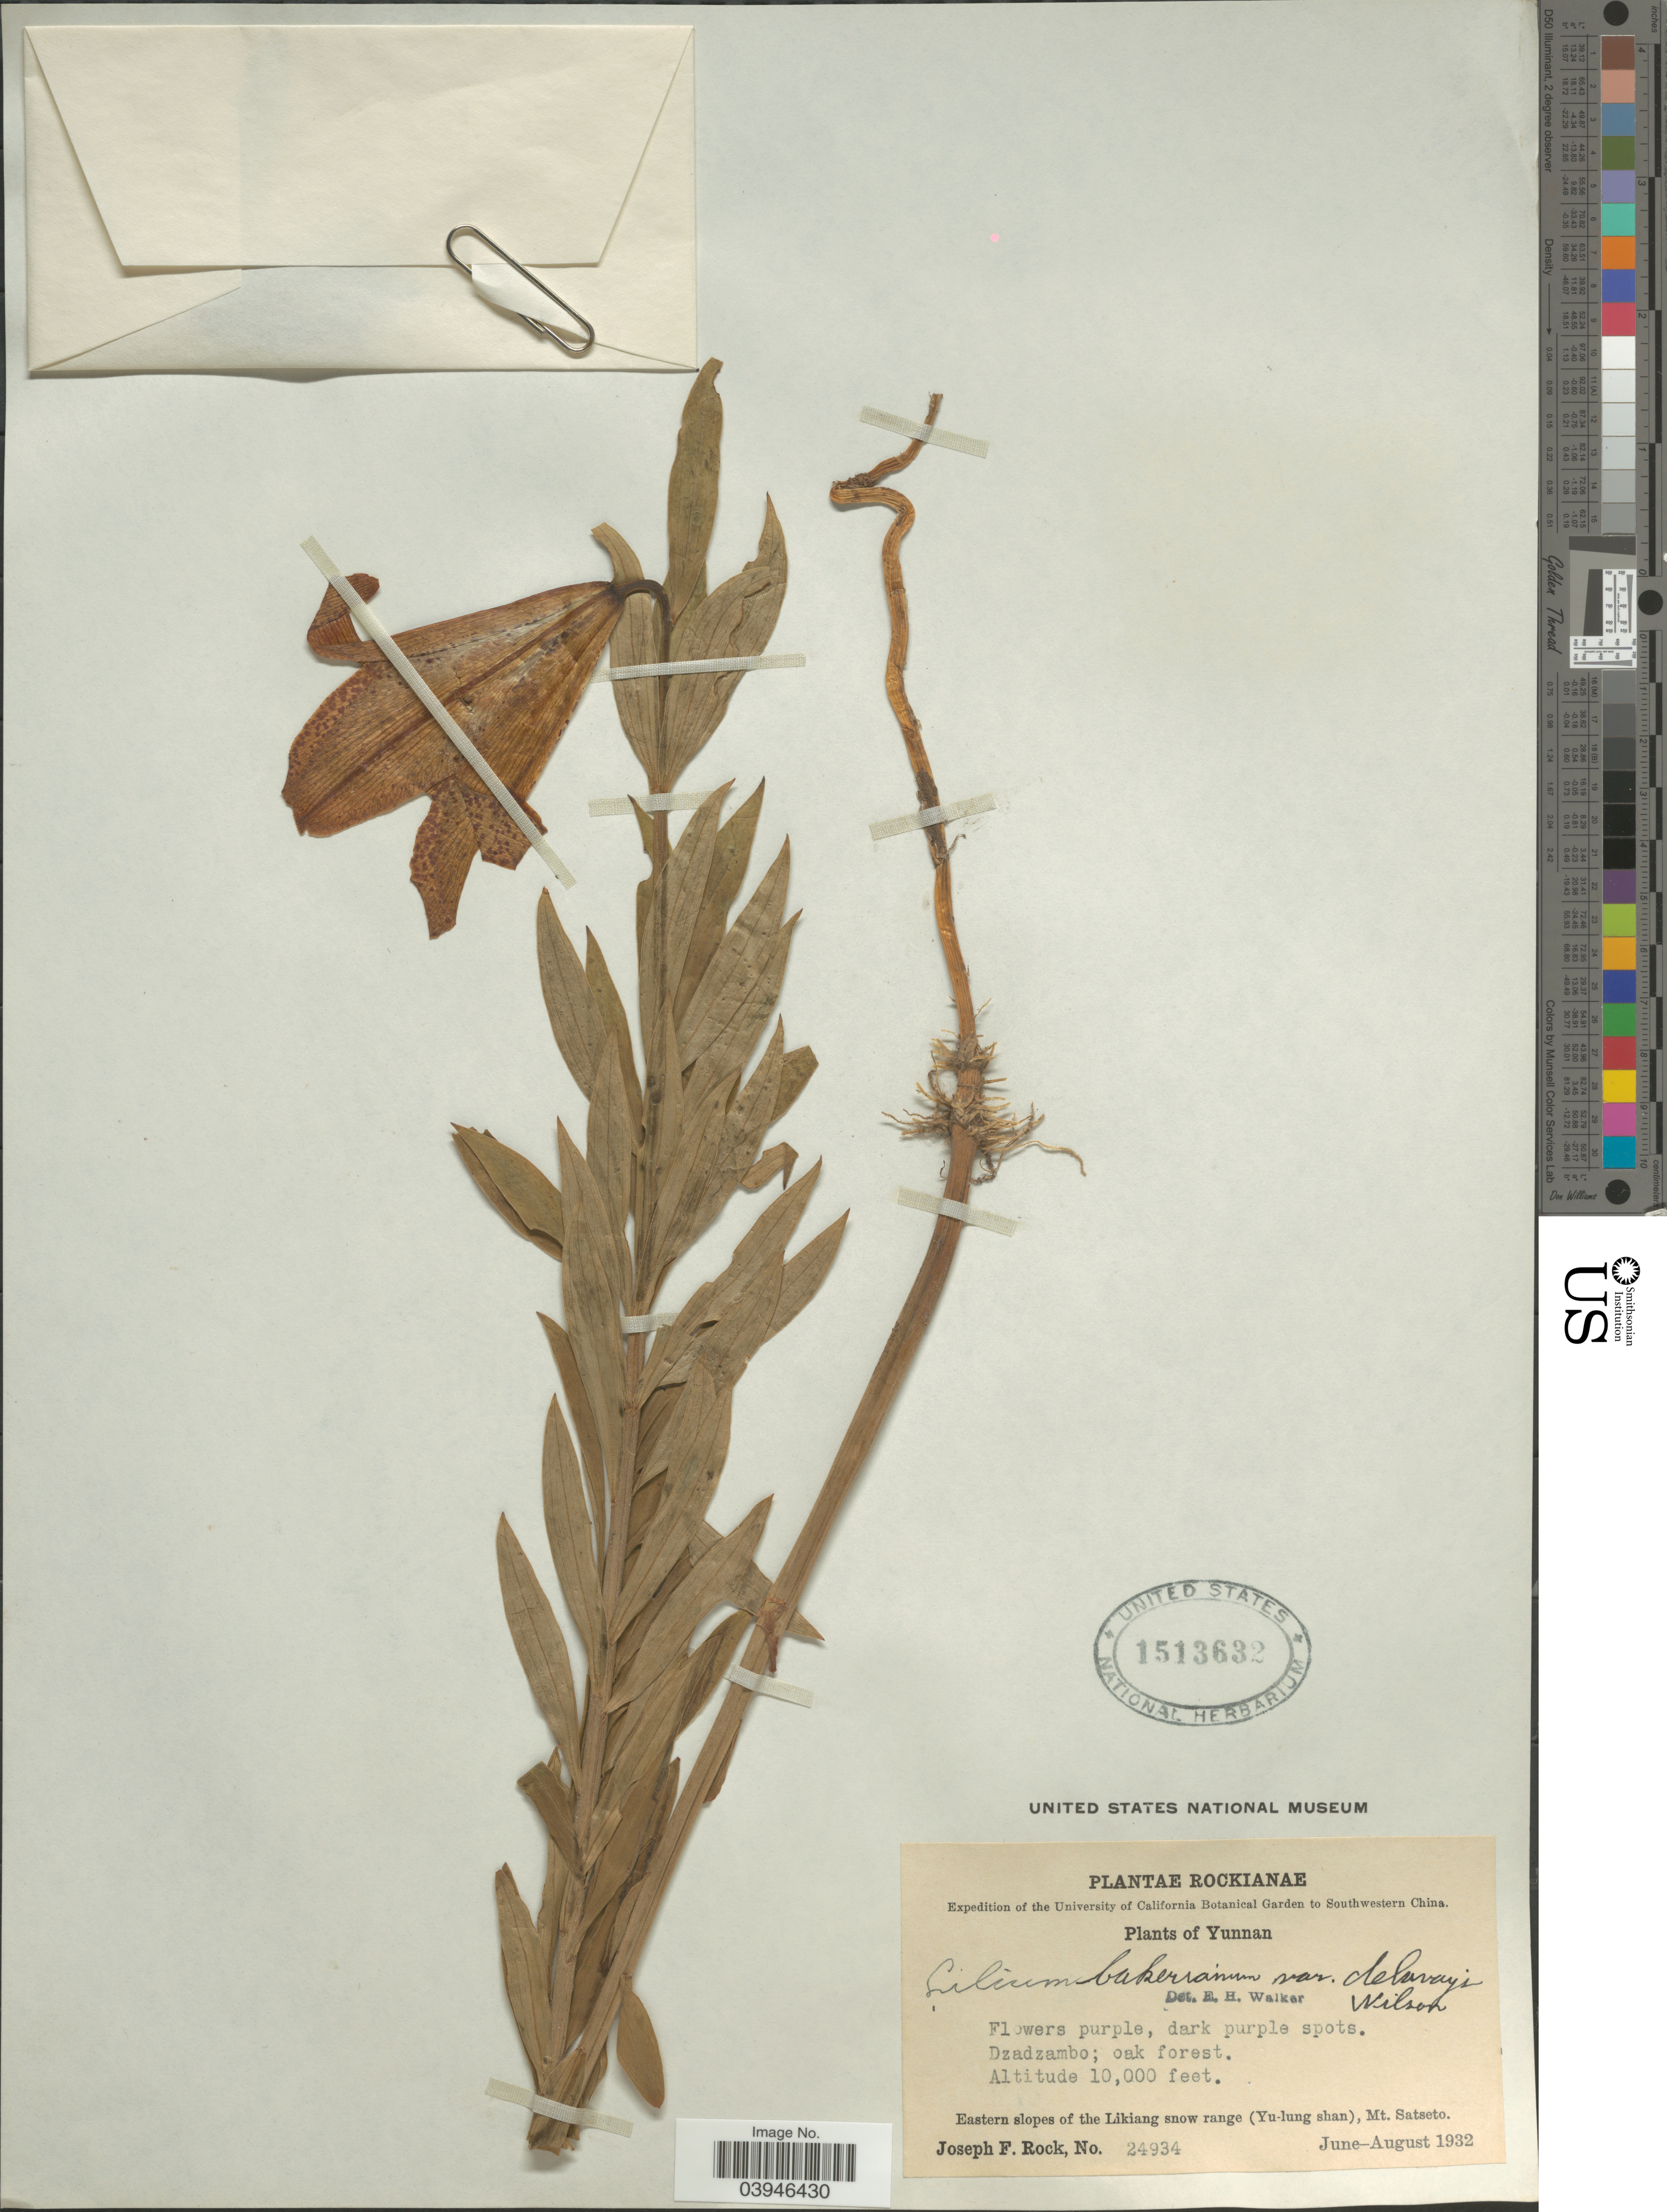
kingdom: Plantae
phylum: Tracheophyta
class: Liliopsida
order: Liliales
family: Liliaceae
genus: Lilium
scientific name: Lilium bakerianum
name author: Collett & Hemsl.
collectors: J. F. Rock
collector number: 24934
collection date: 1932-06/1932-08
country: China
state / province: Yunnan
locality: Southwestern China. Dzadzambo; oak forest. Eastern slopes of the Likiang snow range (Yu-lung shan), Mt. Satseto.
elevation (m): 3048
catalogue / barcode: US 1513632